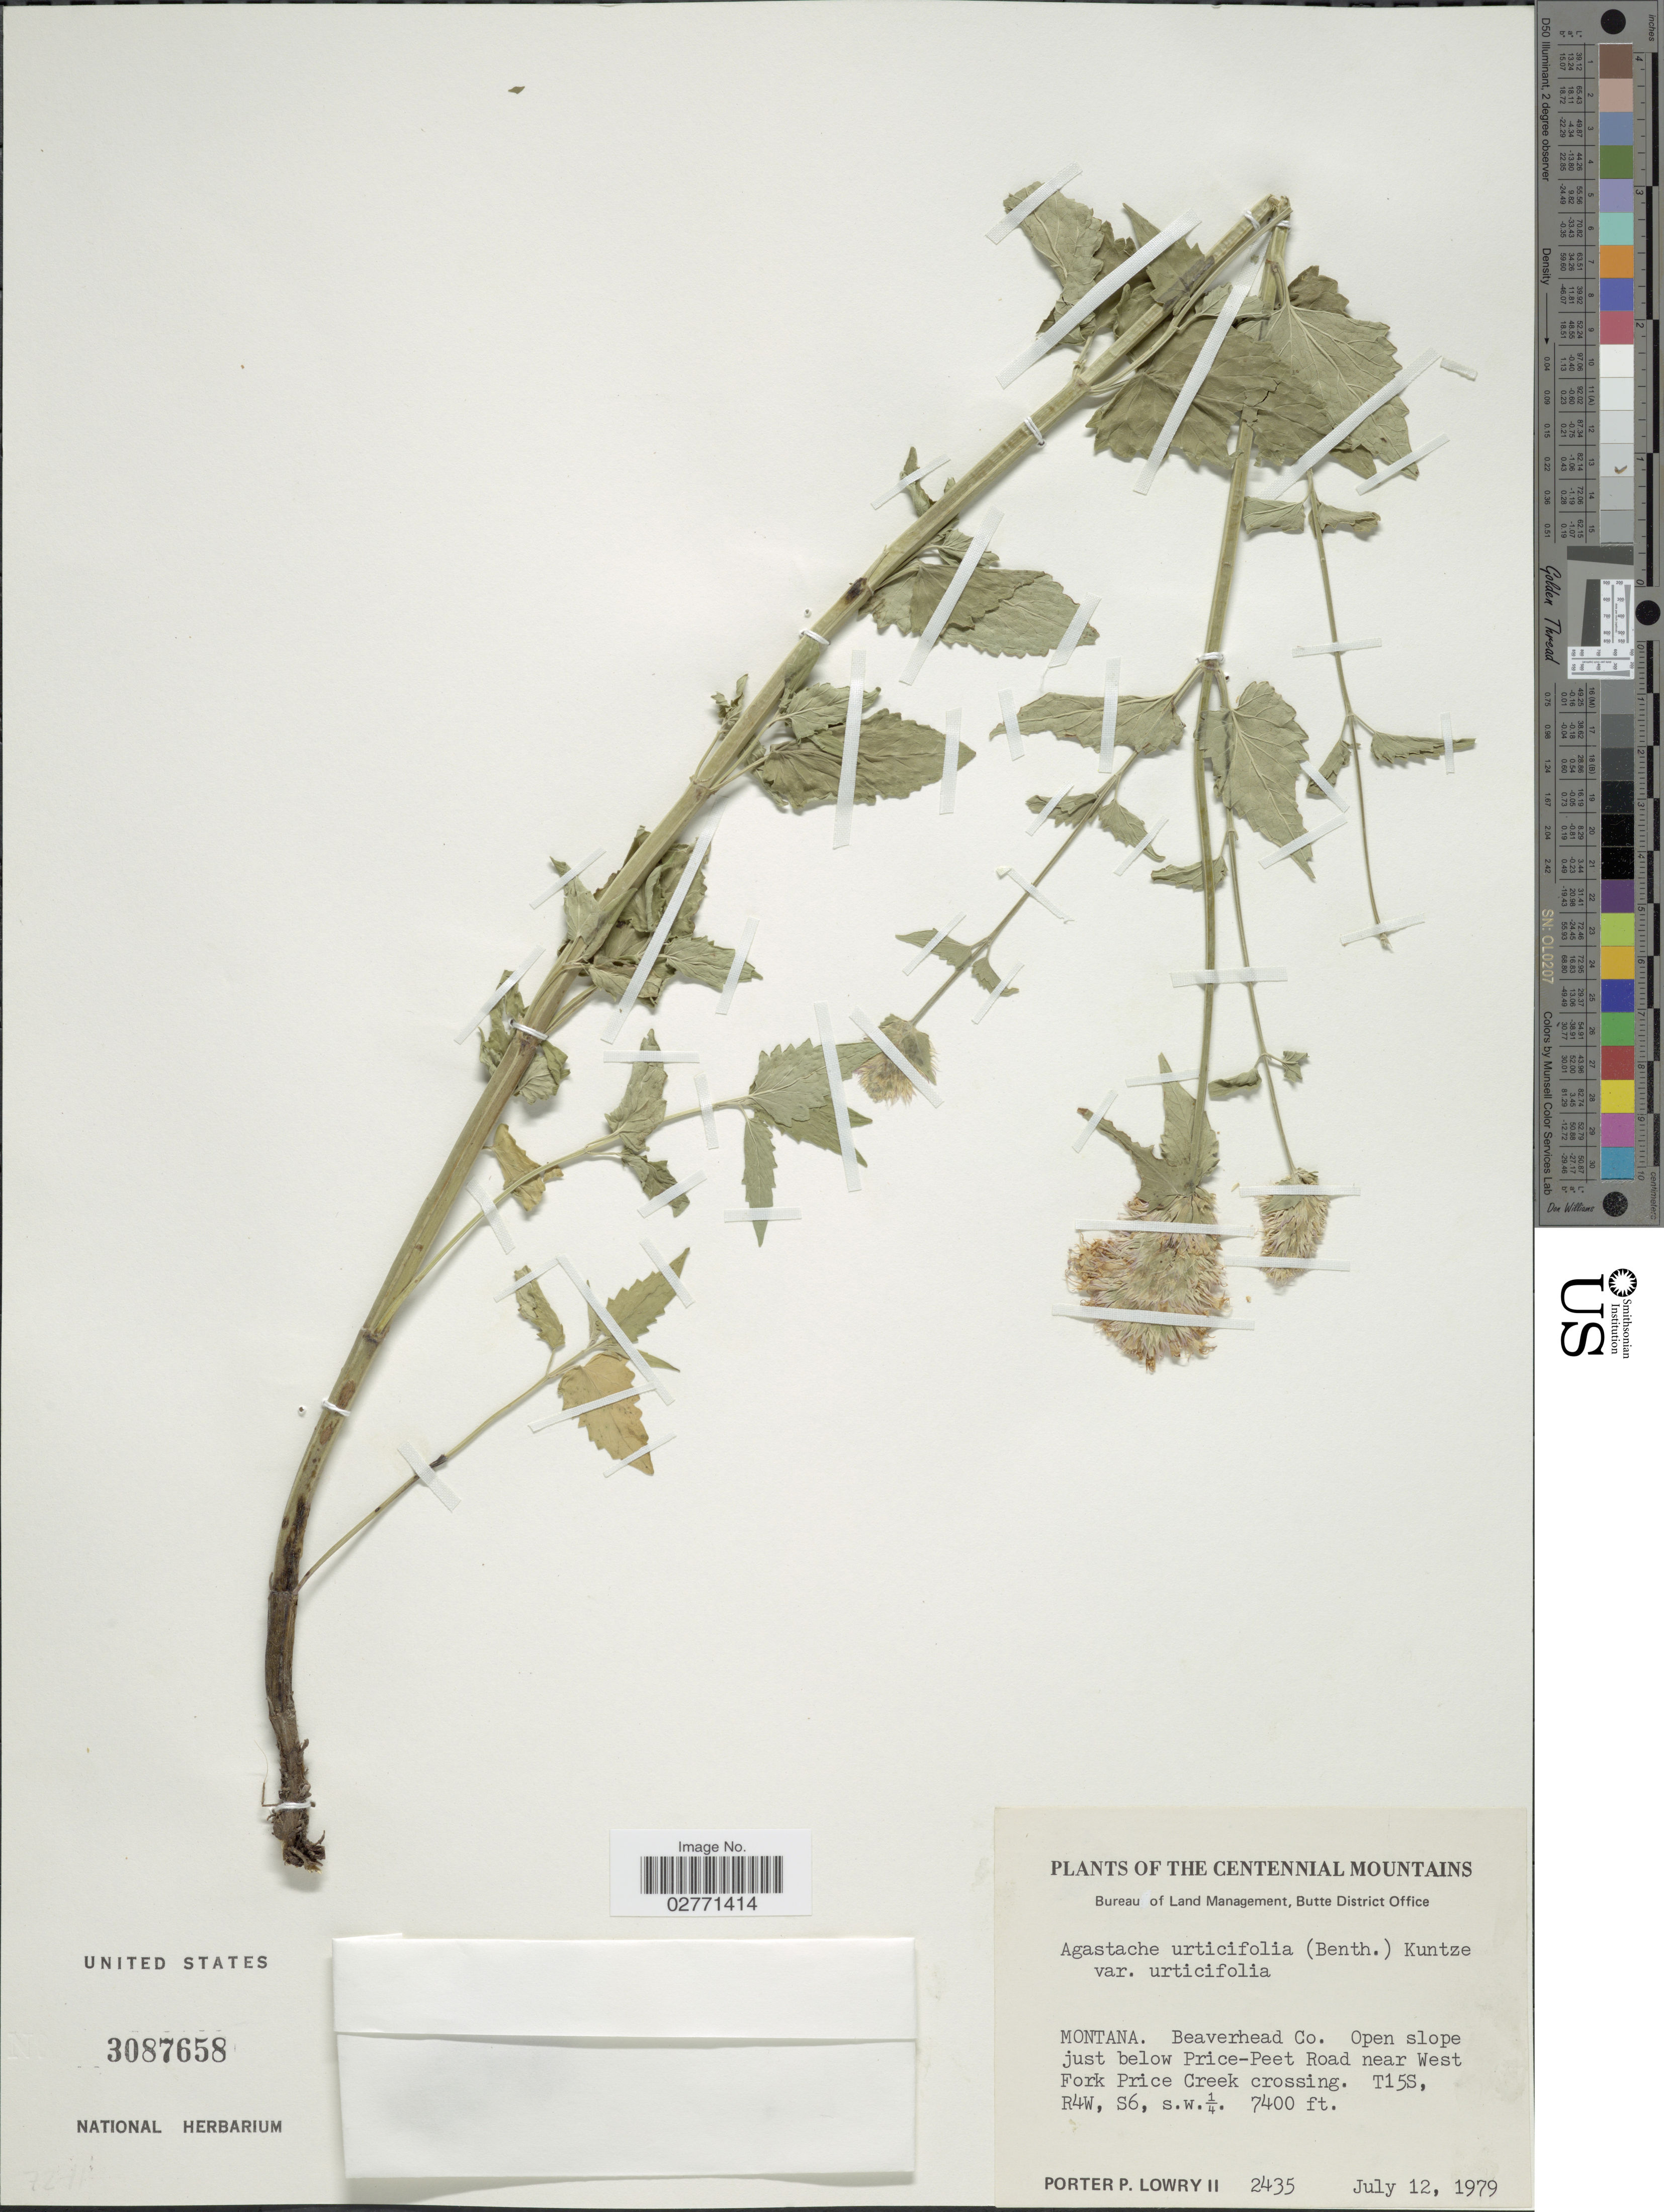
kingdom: Plantae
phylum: Tracheophyta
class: Magnoliopsida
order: Lamiales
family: Lamiaceae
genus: Agastache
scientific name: Agastache urticifolia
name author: (Benth.) Kuntze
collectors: P. P. Lowry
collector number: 2435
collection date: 1979-07-12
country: United States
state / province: Montana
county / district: Beaverhead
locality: Centennial Mountains, Open slope just below Price Creek crossing. T15S, R4W, S6, s.w. ¼.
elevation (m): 2256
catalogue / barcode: US 3087658